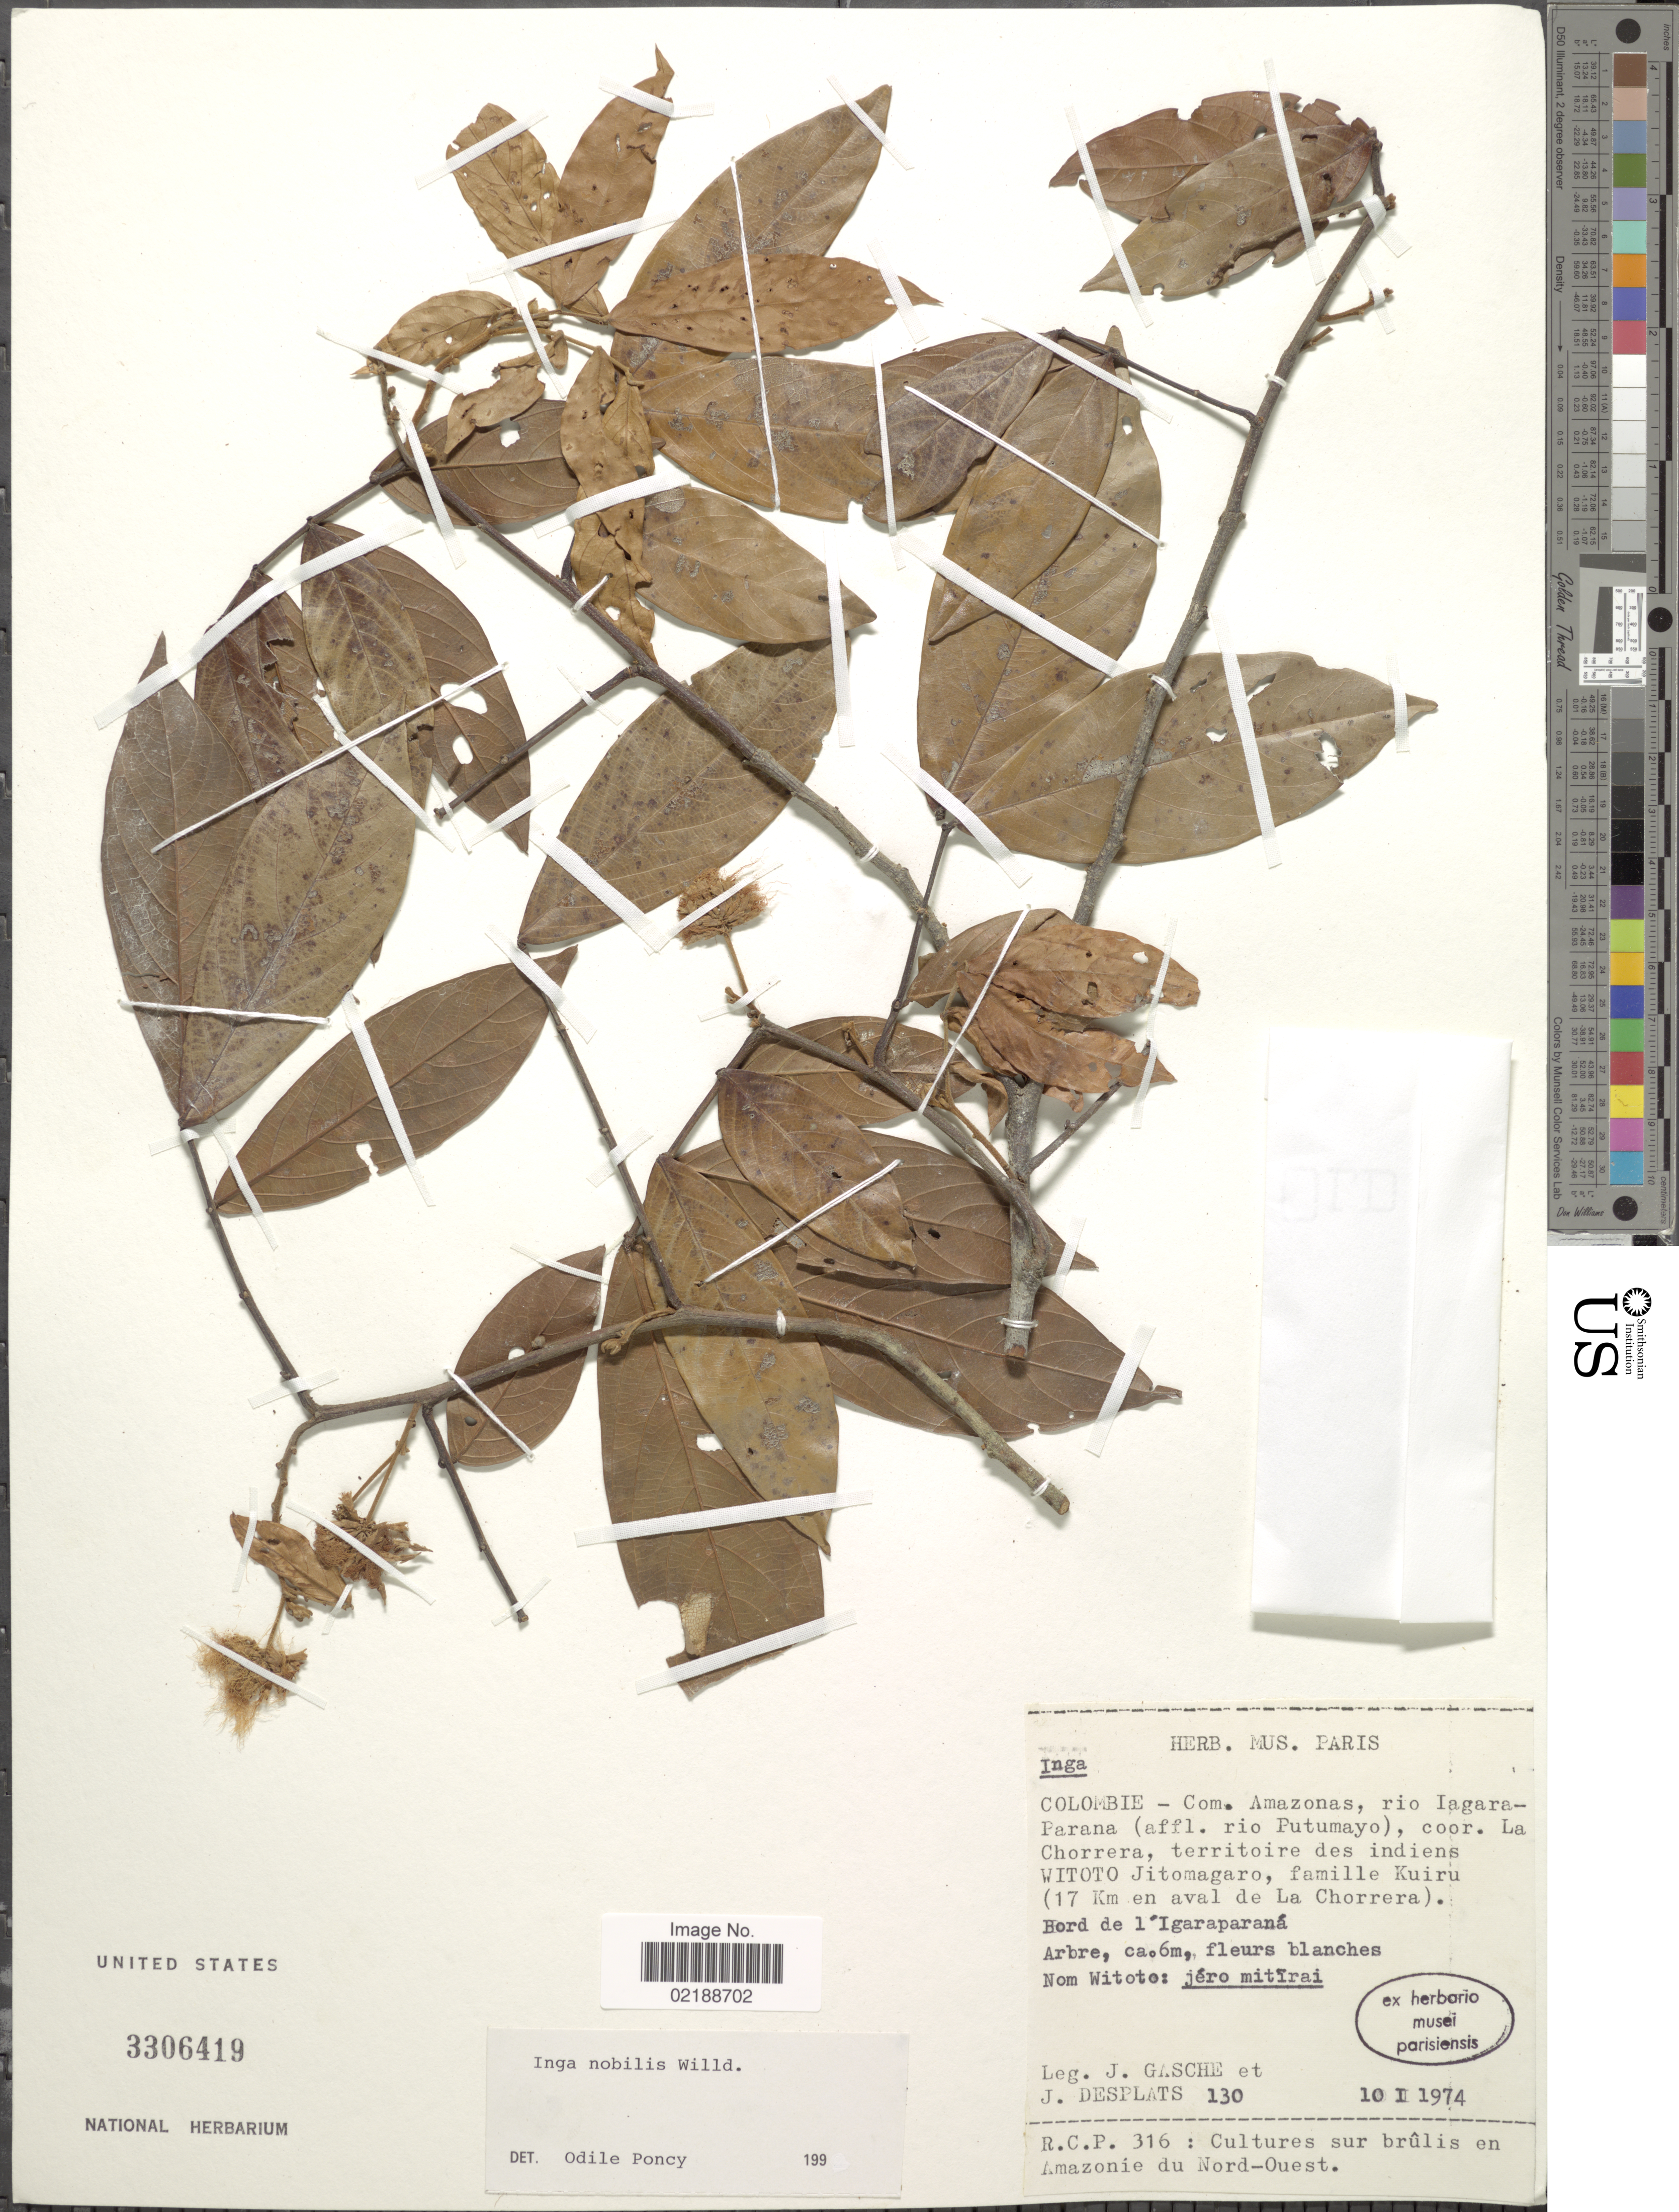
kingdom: Plantae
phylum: Tracheophyta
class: Magnoliopsida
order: Fabales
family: Fabaceae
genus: Inga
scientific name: Inga nobilis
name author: Willd.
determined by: Poncy, O.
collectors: J. Gasche & J. Desplats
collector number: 130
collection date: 1974-01-10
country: Colombia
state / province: Amazônas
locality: Com. Amazonas, rio Lagara-Parana (affl. rio Putumayo), coor. La Chorrera, territoire des indiens Witoto Jitomagaro, famille Kuiri (17 Km en aval de La Chorrera). Hord de l'Igaraparaná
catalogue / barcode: US 3306419